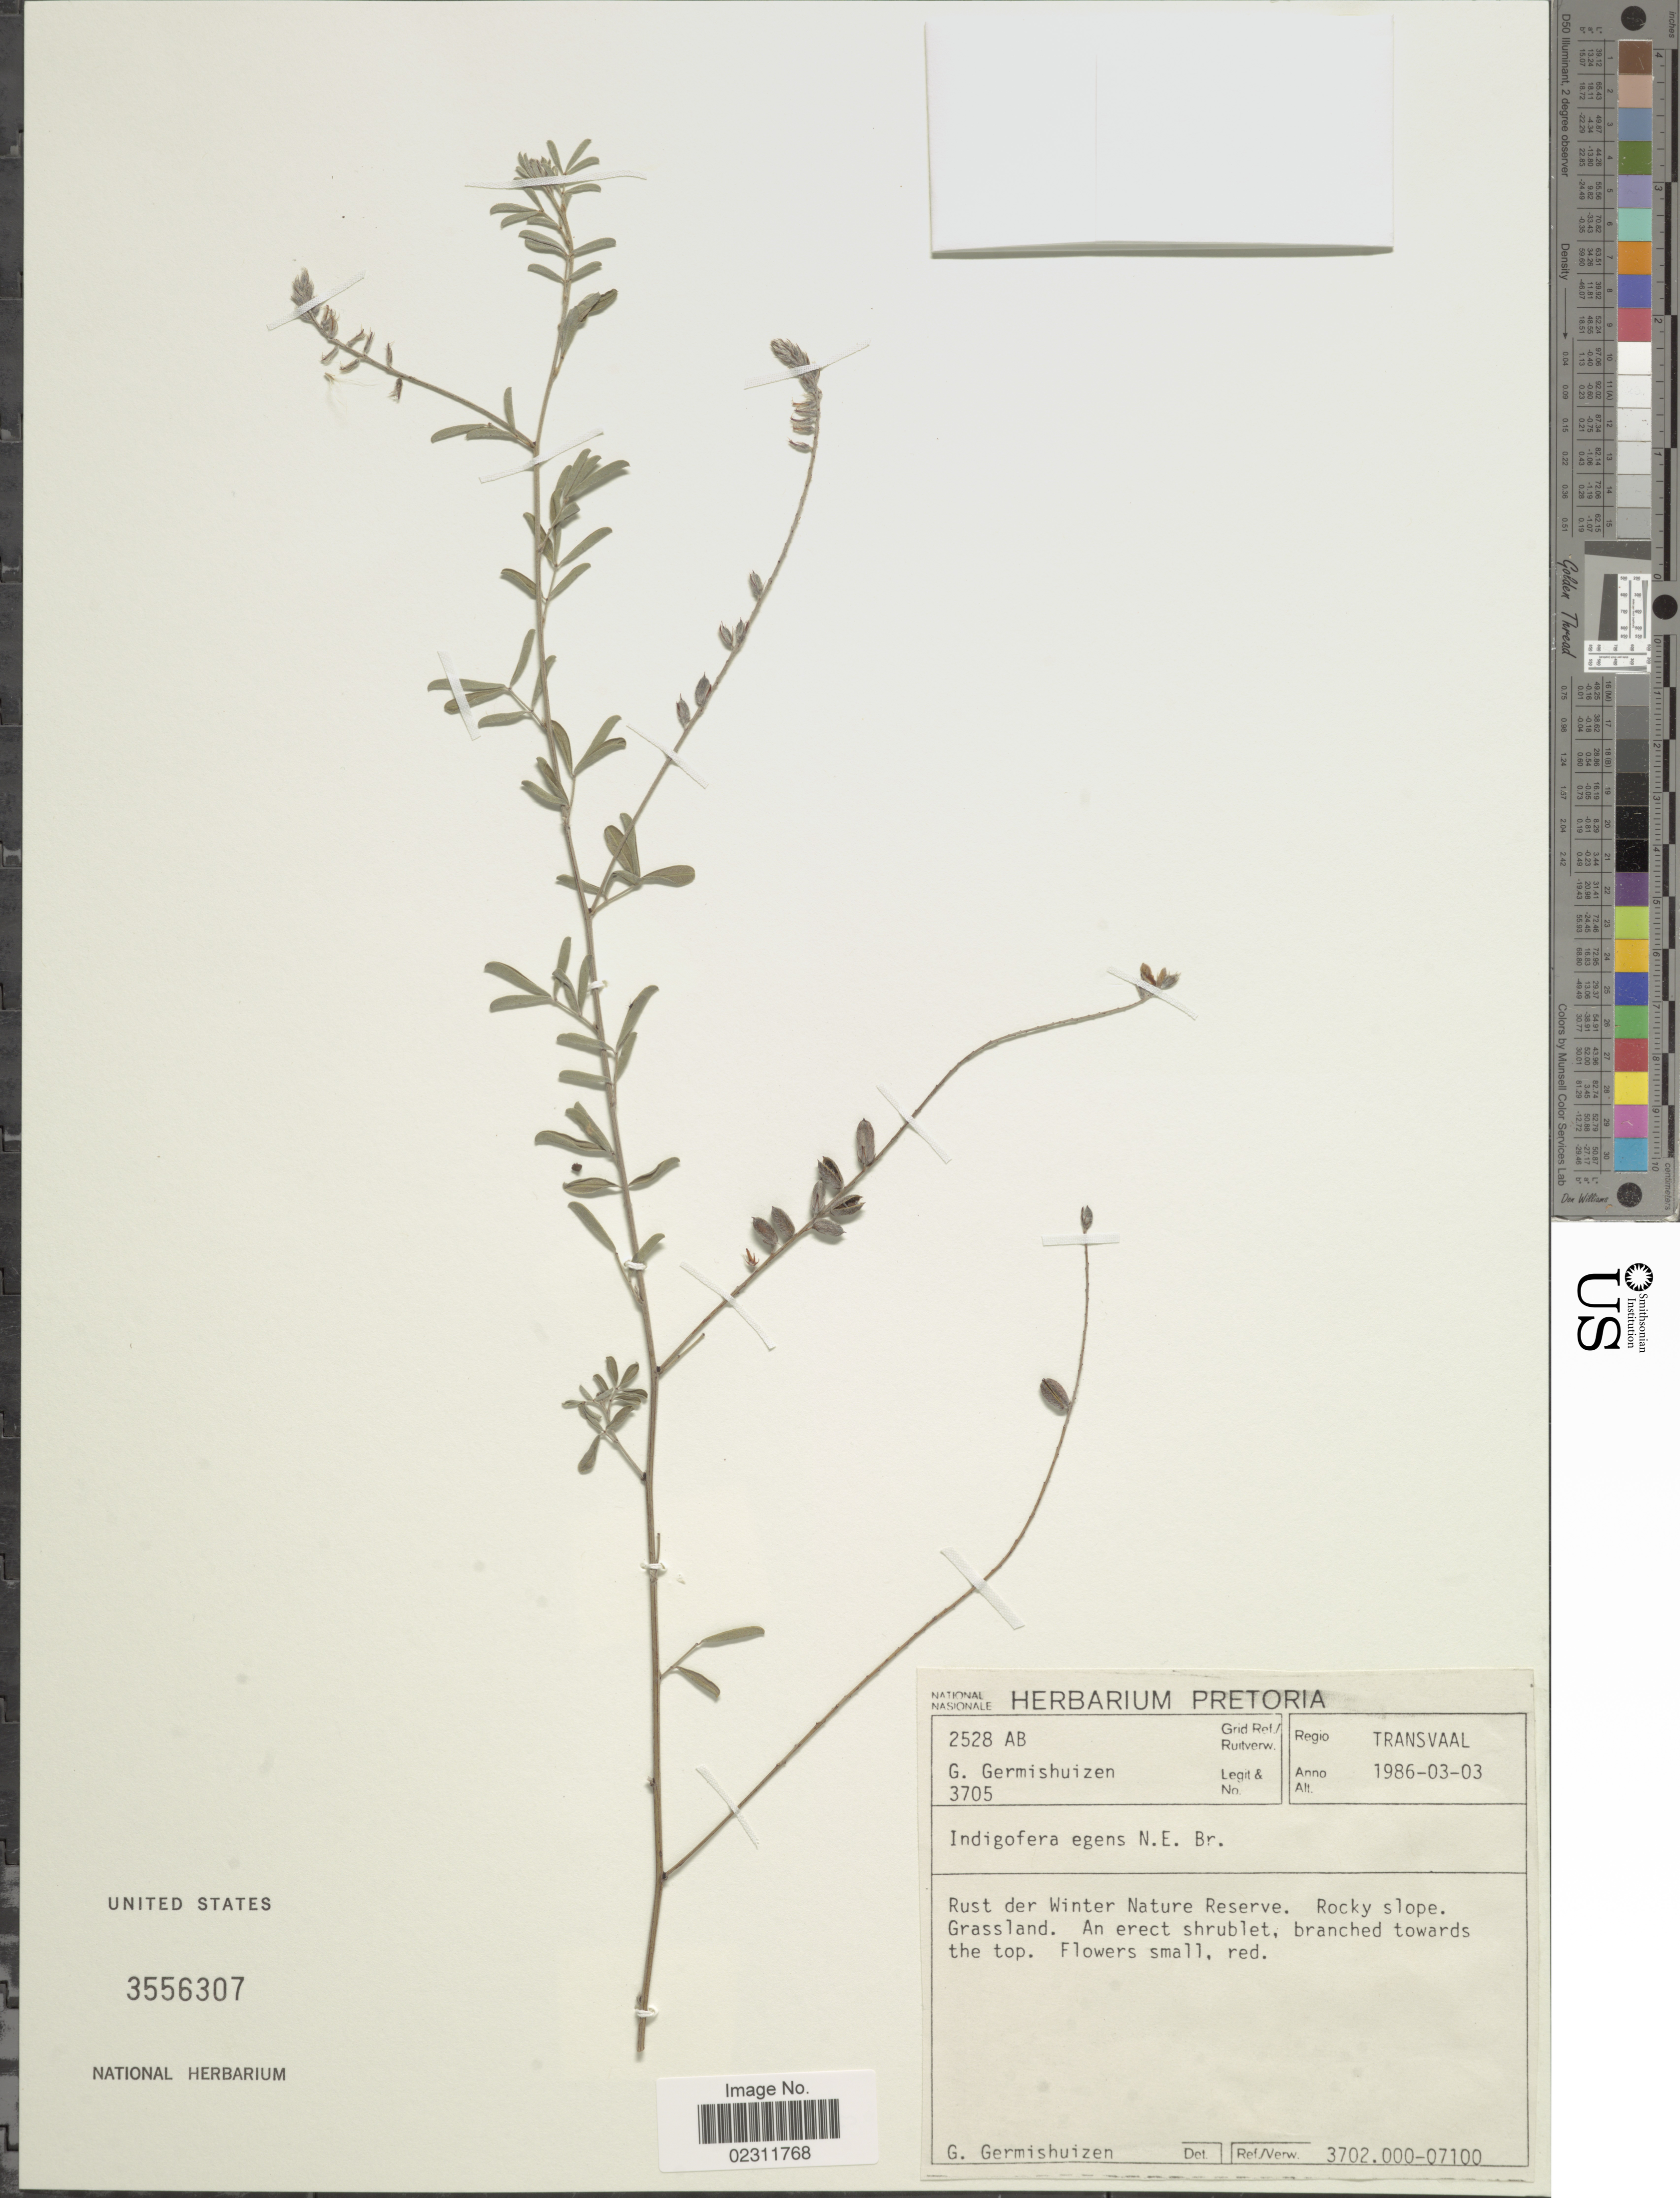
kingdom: Plantae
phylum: Tracheophyta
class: Magnoliopsida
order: Fabales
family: Fabaceae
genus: Indigofera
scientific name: Indigofera egens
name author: N.E. Br.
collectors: G. Germishuizen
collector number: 3705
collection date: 1986-03-03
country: South Africa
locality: Transvaal, Rust der Winter Nature Reserve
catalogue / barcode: US 3556307